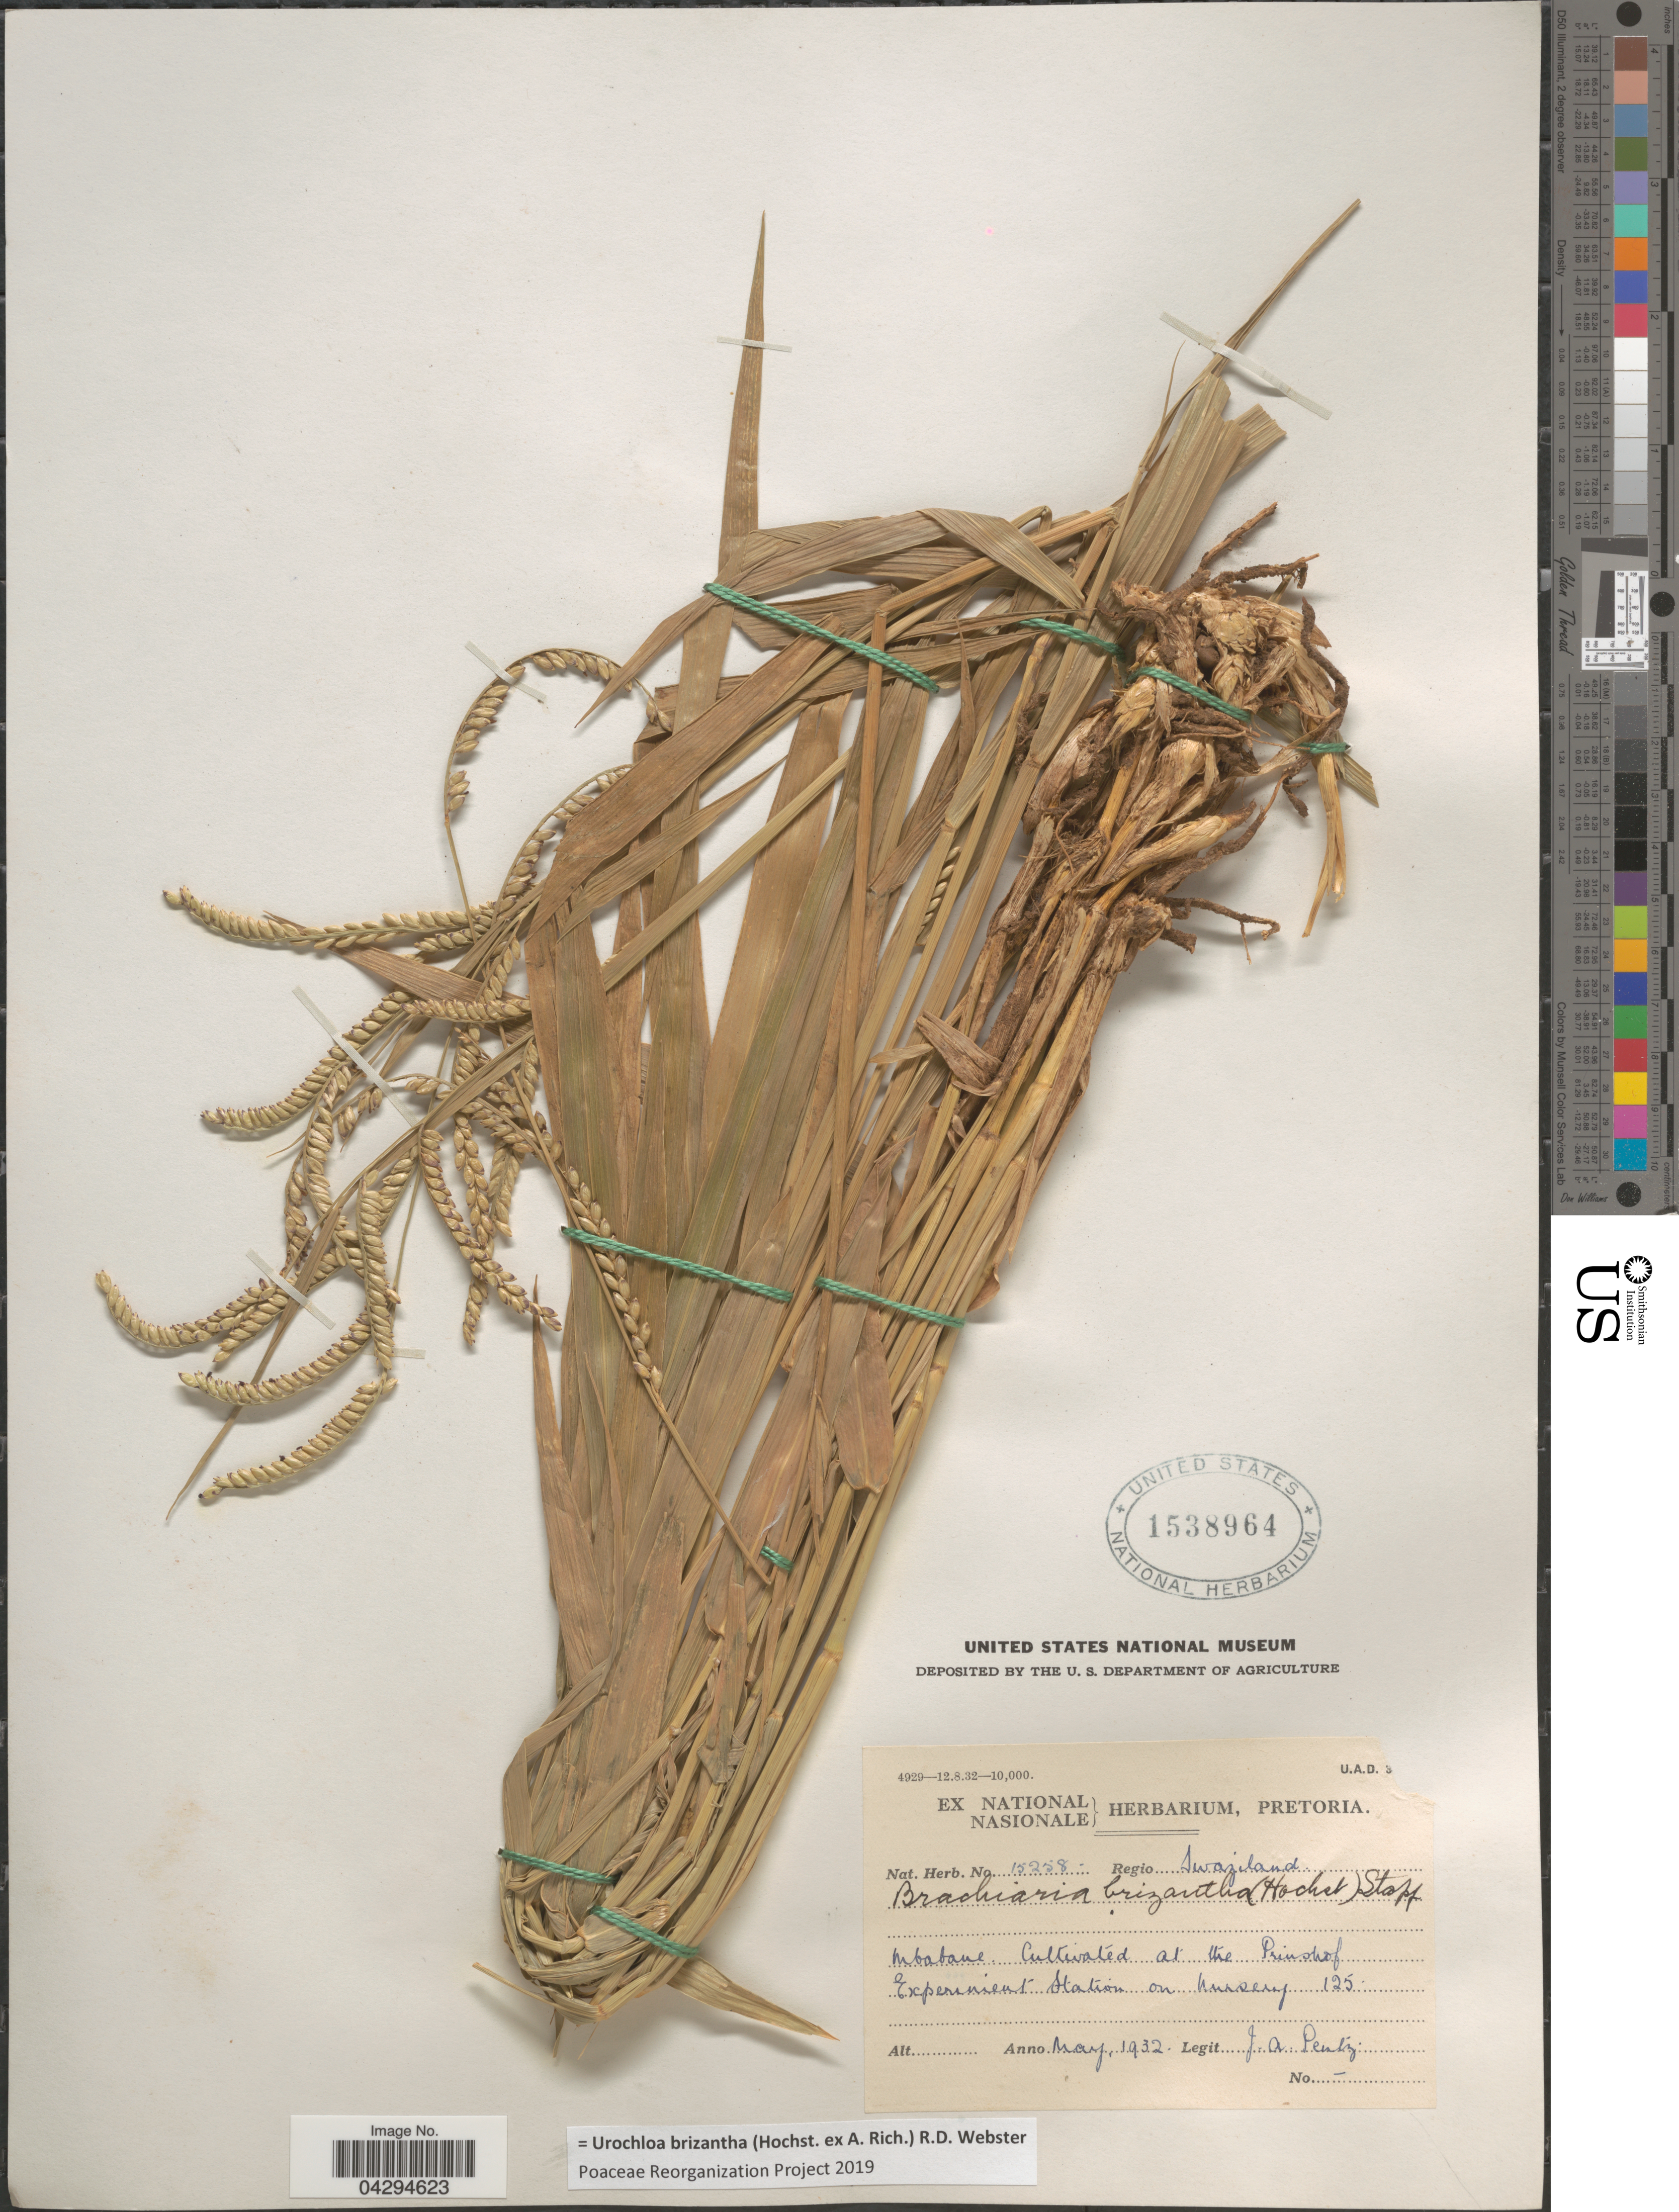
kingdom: Plantae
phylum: Tracheophyta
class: Liliopsida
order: Poales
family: Poaceae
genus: Urochloa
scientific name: Urochloa brizantha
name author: (Hochst. ex A. Rich.) R.D. Webster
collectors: J. Pentz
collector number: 15258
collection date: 1932-05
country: South Africa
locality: At the Prinshof Experiment Station on Nursery 125.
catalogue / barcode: US 1538964